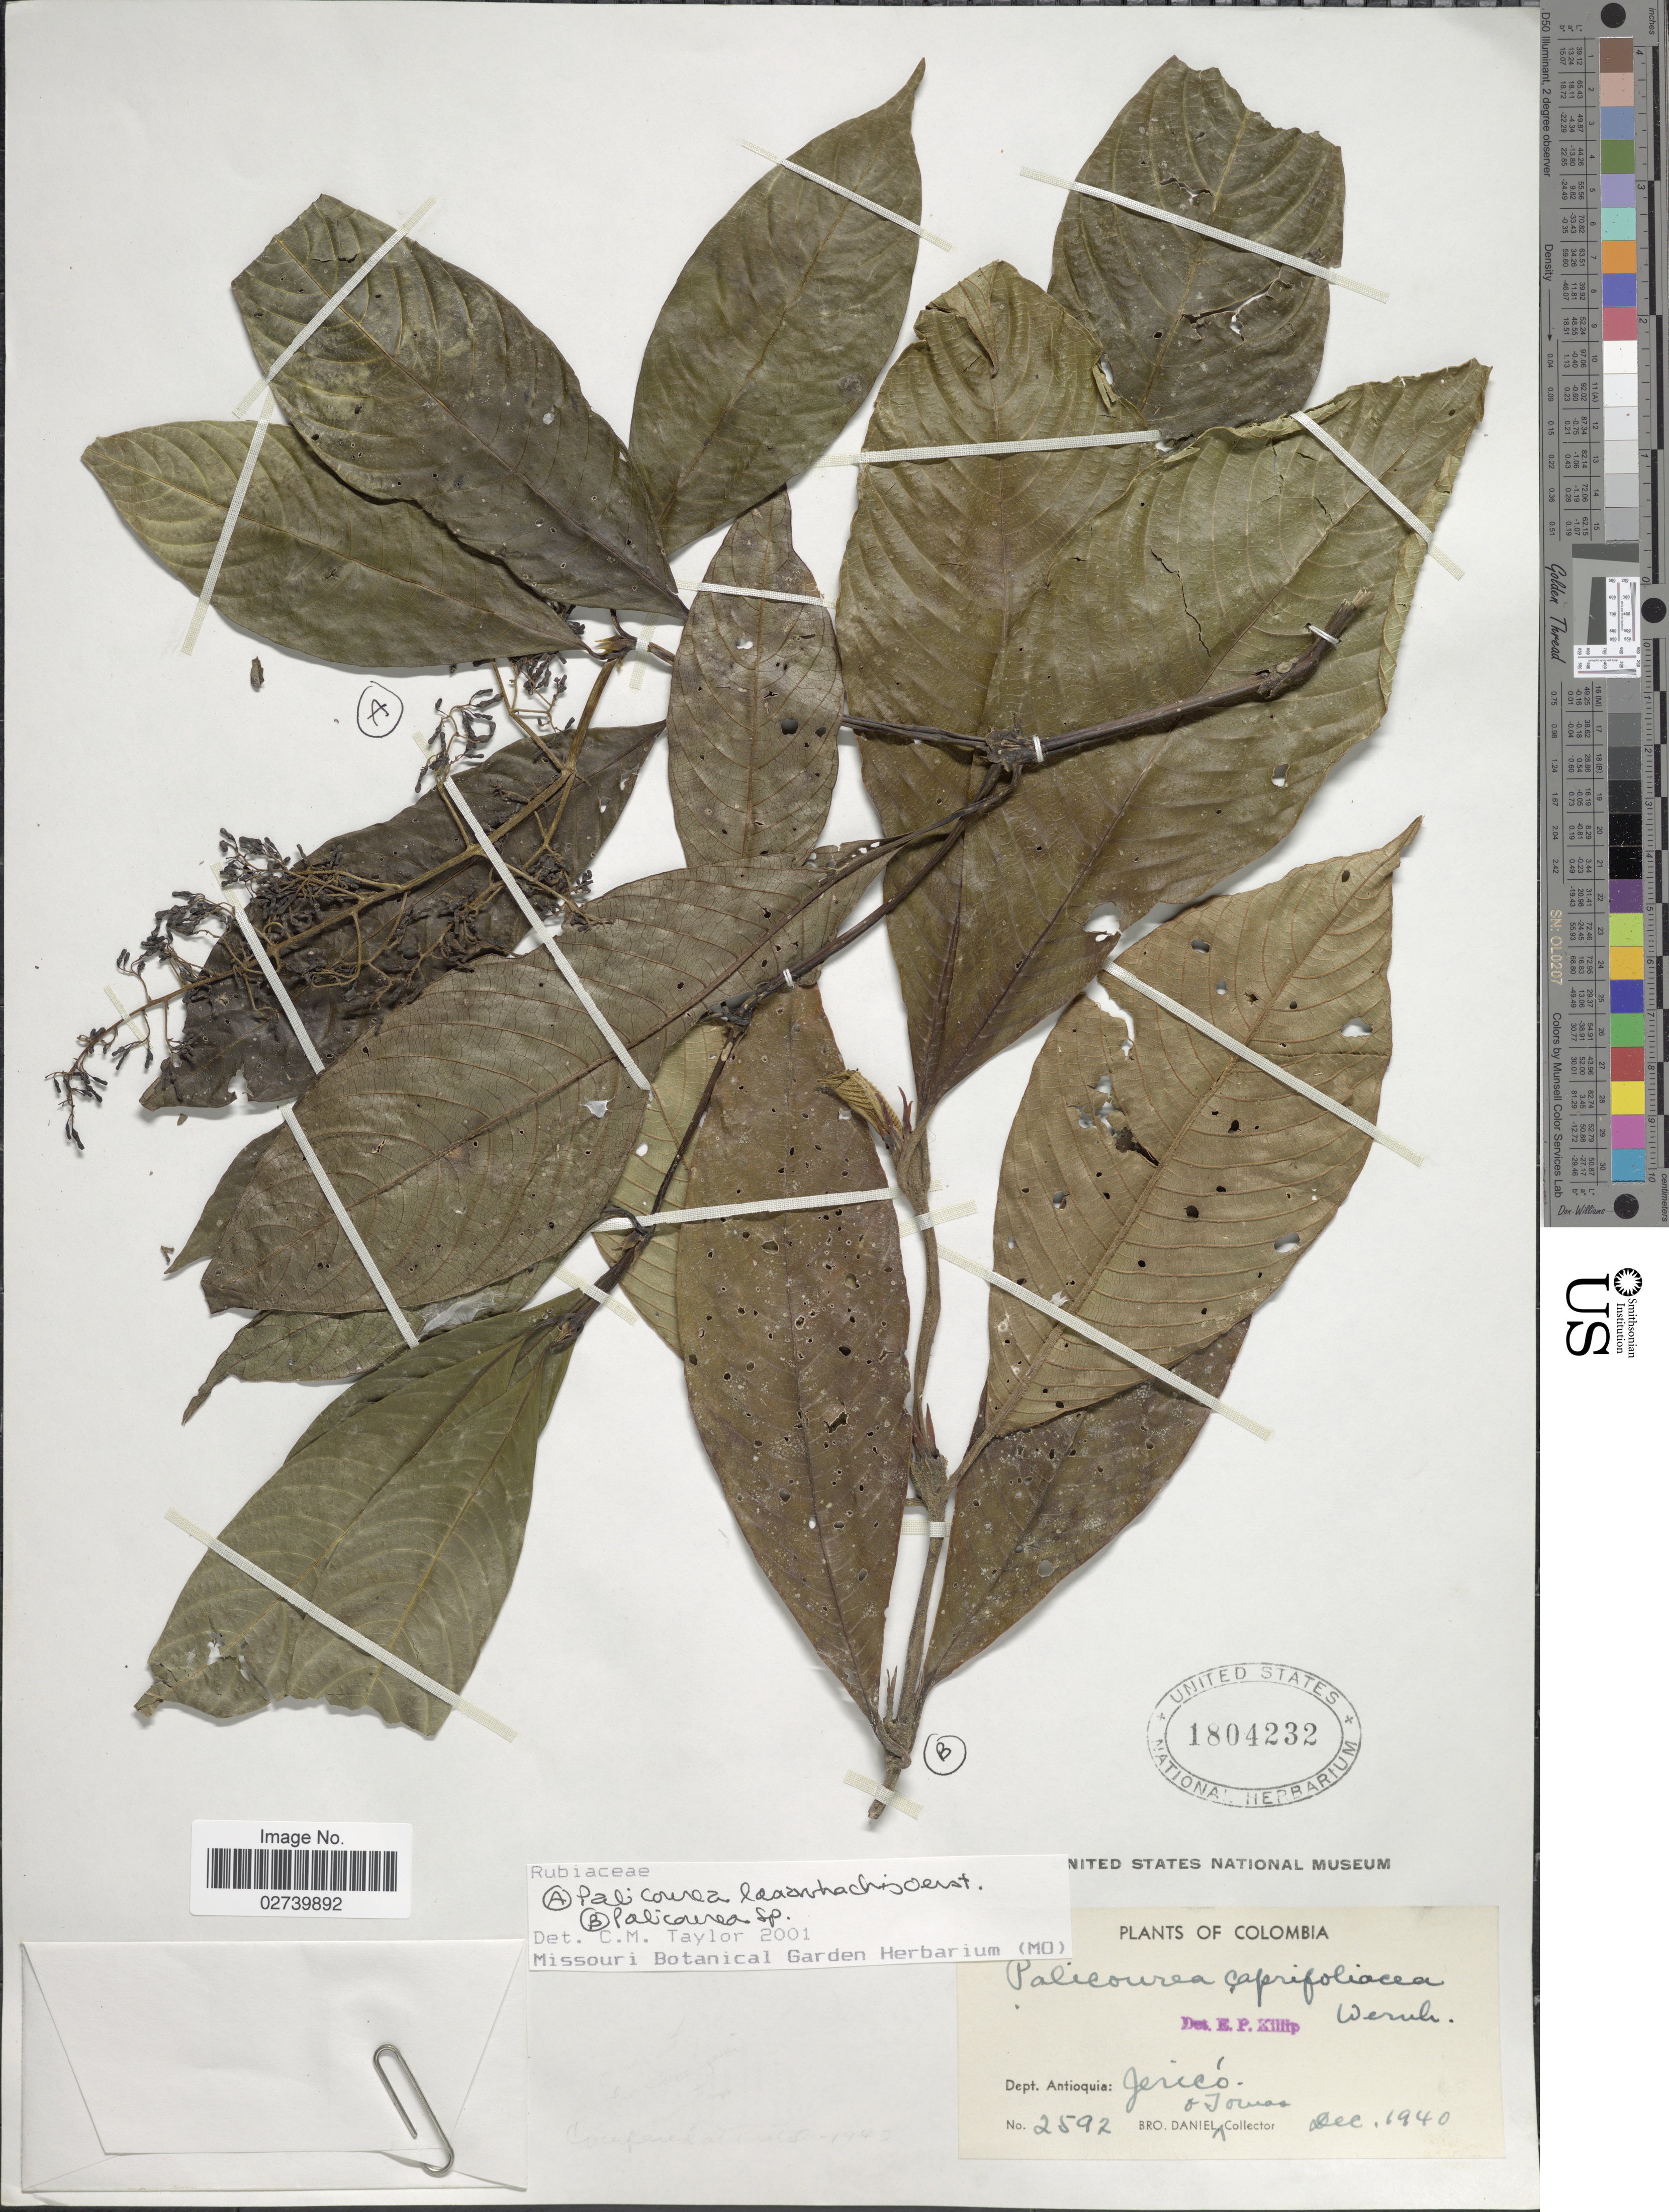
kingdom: Plantae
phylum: Tracheophyta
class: Magnoliopsida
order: Gentianales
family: Rubiaceae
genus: Palicourea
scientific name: Palicourea lasiorrhachis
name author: Oerst.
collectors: Bro. Daniel & -. Tomas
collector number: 2592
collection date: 1940-12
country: Colombia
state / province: Antioquia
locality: Jericó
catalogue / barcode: US 1804232